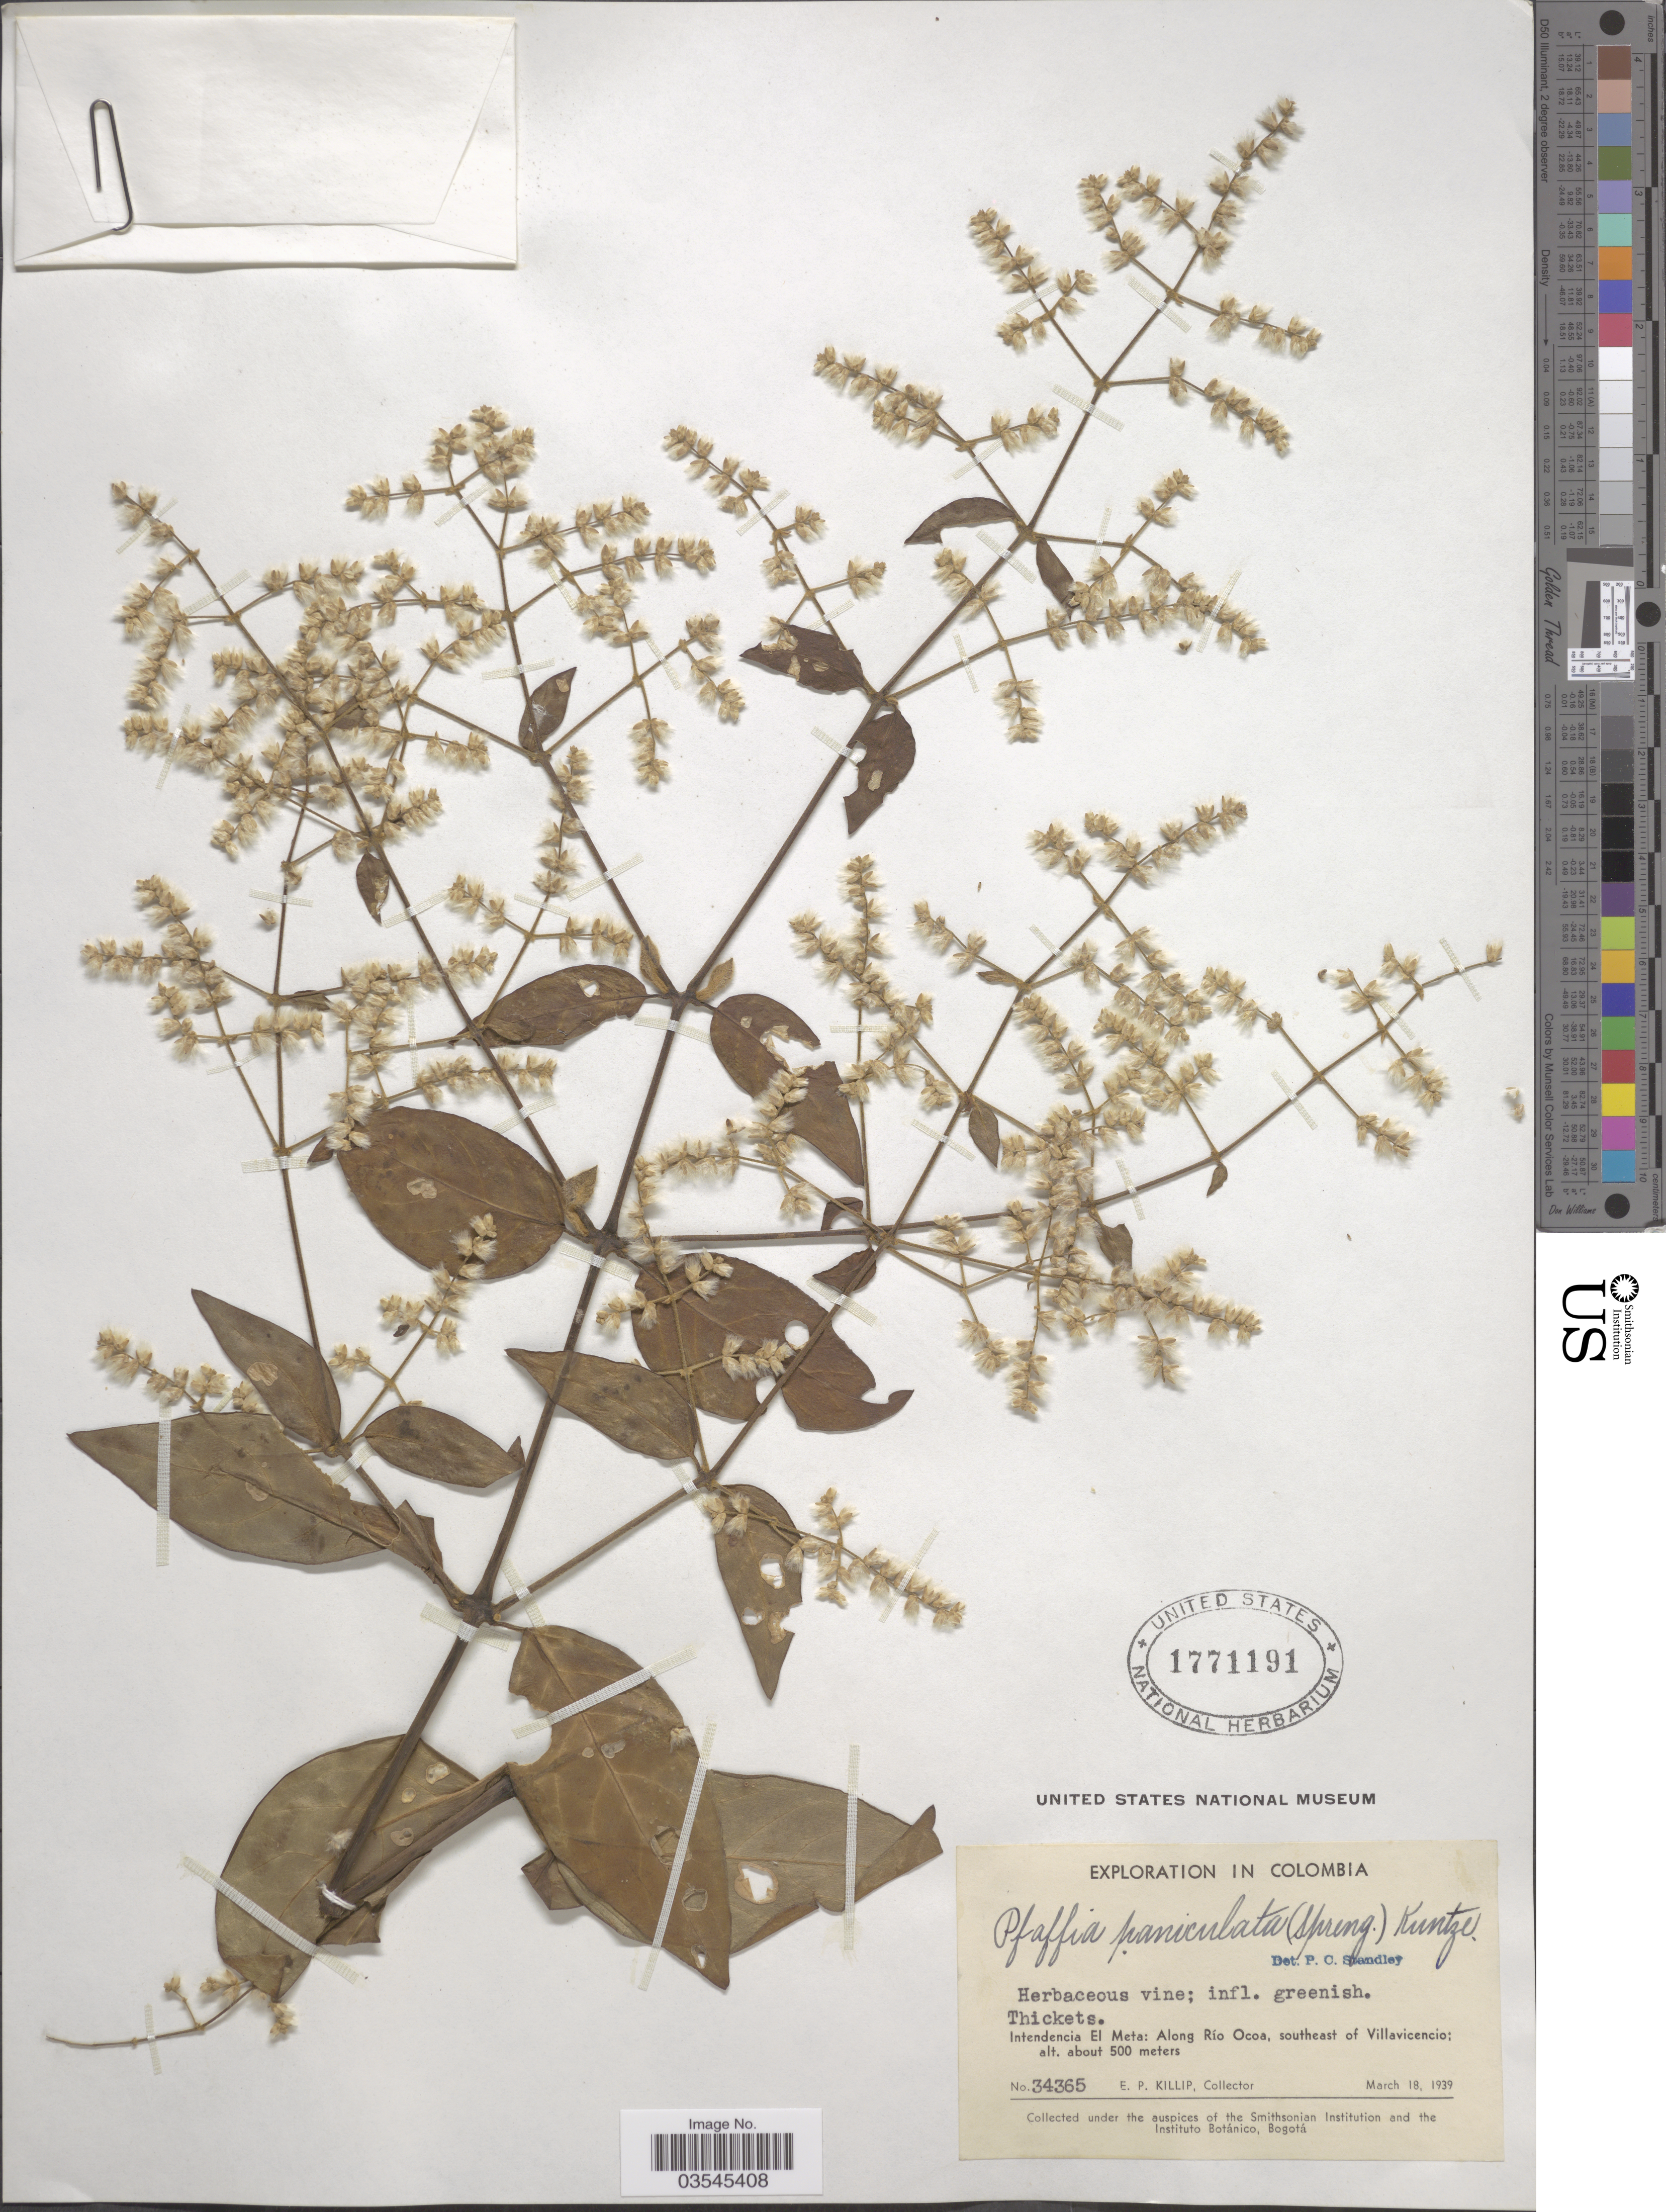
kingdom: Plantae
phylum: Tracheophyta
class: Magnoliopsida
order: Caryophyllales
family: Amaranthaceae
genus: Pfaffia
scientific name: Pfaffia paniculata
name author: (Mart.) Kuntze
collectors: E. P. Killip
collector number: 34365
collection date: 1939-03-18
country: Colombia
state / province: Meta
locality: Intendencia El Meta: Along Río Ocoa, southeast of Villavicencio.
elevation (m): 500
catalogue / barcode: US 1771191